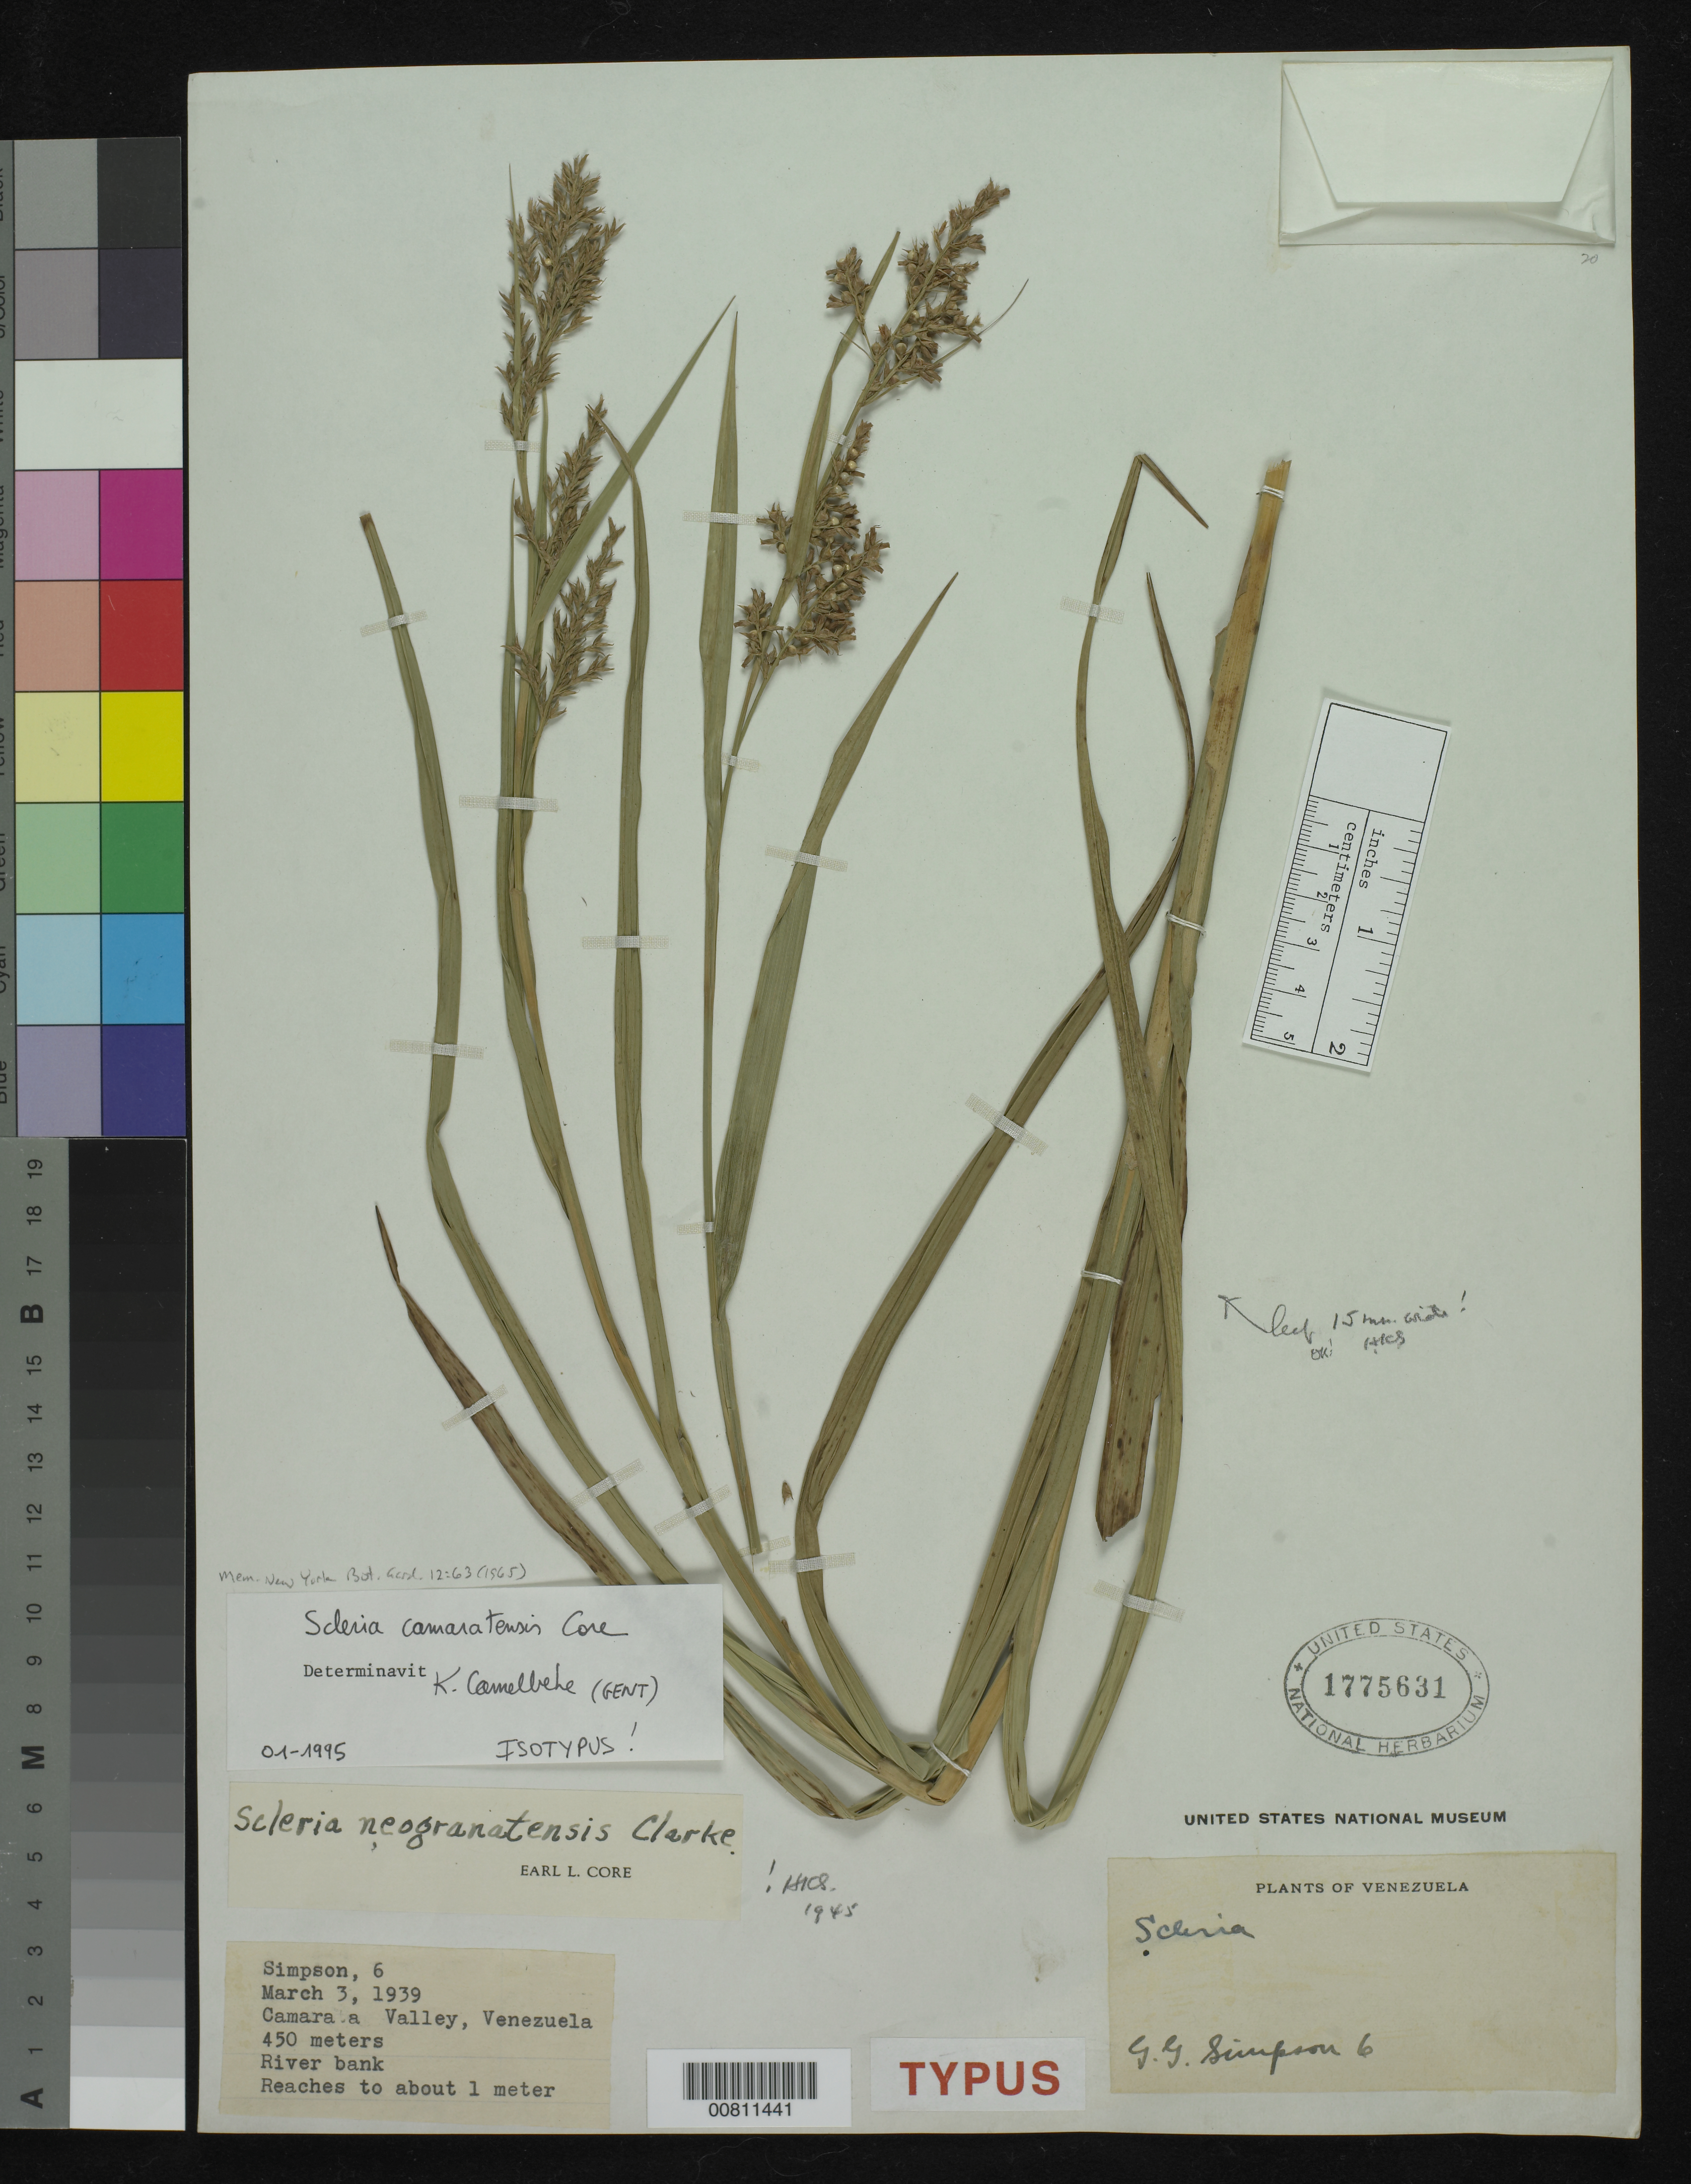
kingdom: Plantae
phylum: Tracheophyta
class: Liliopsida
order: Poales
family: Cyperaceae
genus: Scleria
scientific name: Scleria camaratensis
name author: Core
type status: Isotype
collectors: G. Simpson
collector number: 6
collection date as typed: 03 Mar 1939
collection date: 1939-03-03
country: Venezuela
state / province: Bolívar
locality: Camarata Valley.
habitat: River bank.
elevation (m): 450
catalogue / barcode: US 1775631